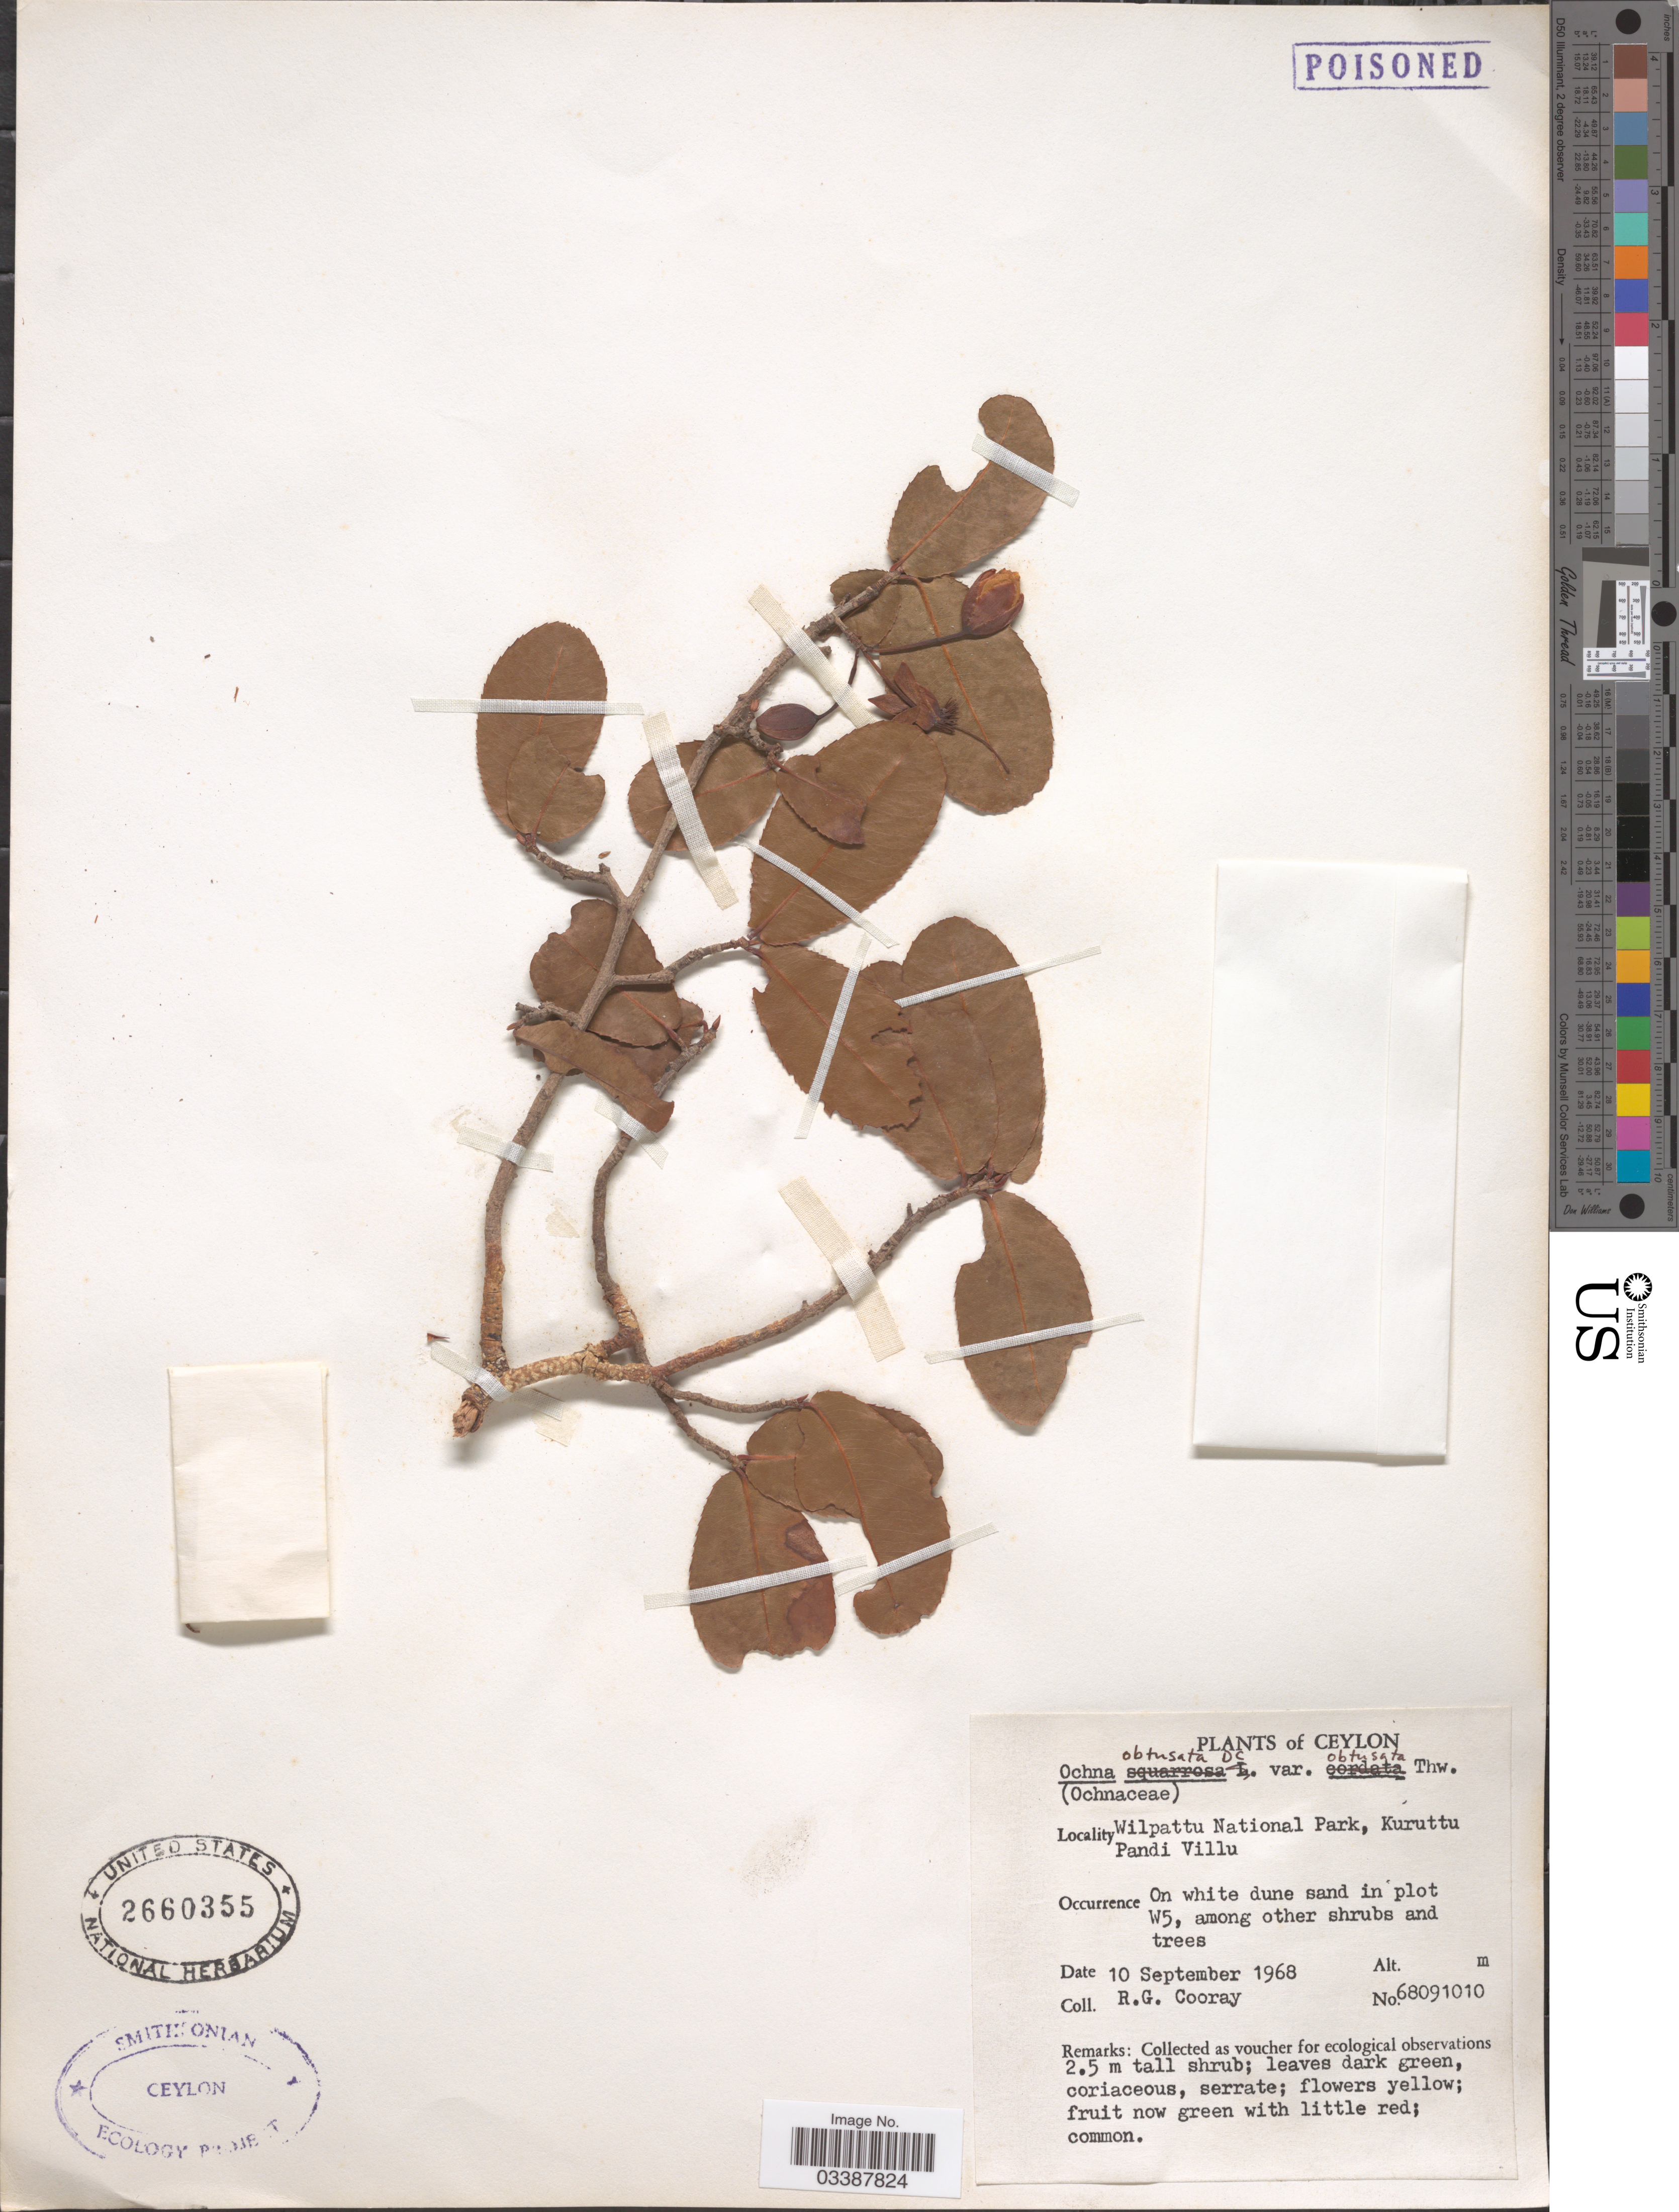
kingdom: Plantae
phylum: Tracheophyta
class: Magnoliopsida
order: Malpighiales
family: Ochnaceae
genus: Ochna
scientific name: Ochna obtusata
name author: DC.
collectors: R. Cooray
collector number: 68091010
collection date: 1968-09-10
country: Sri Lanka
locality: Ceylon. Wilpattu National Park, Kuruttu Pandi Villu. In plot W5.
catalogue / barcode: US 2660355